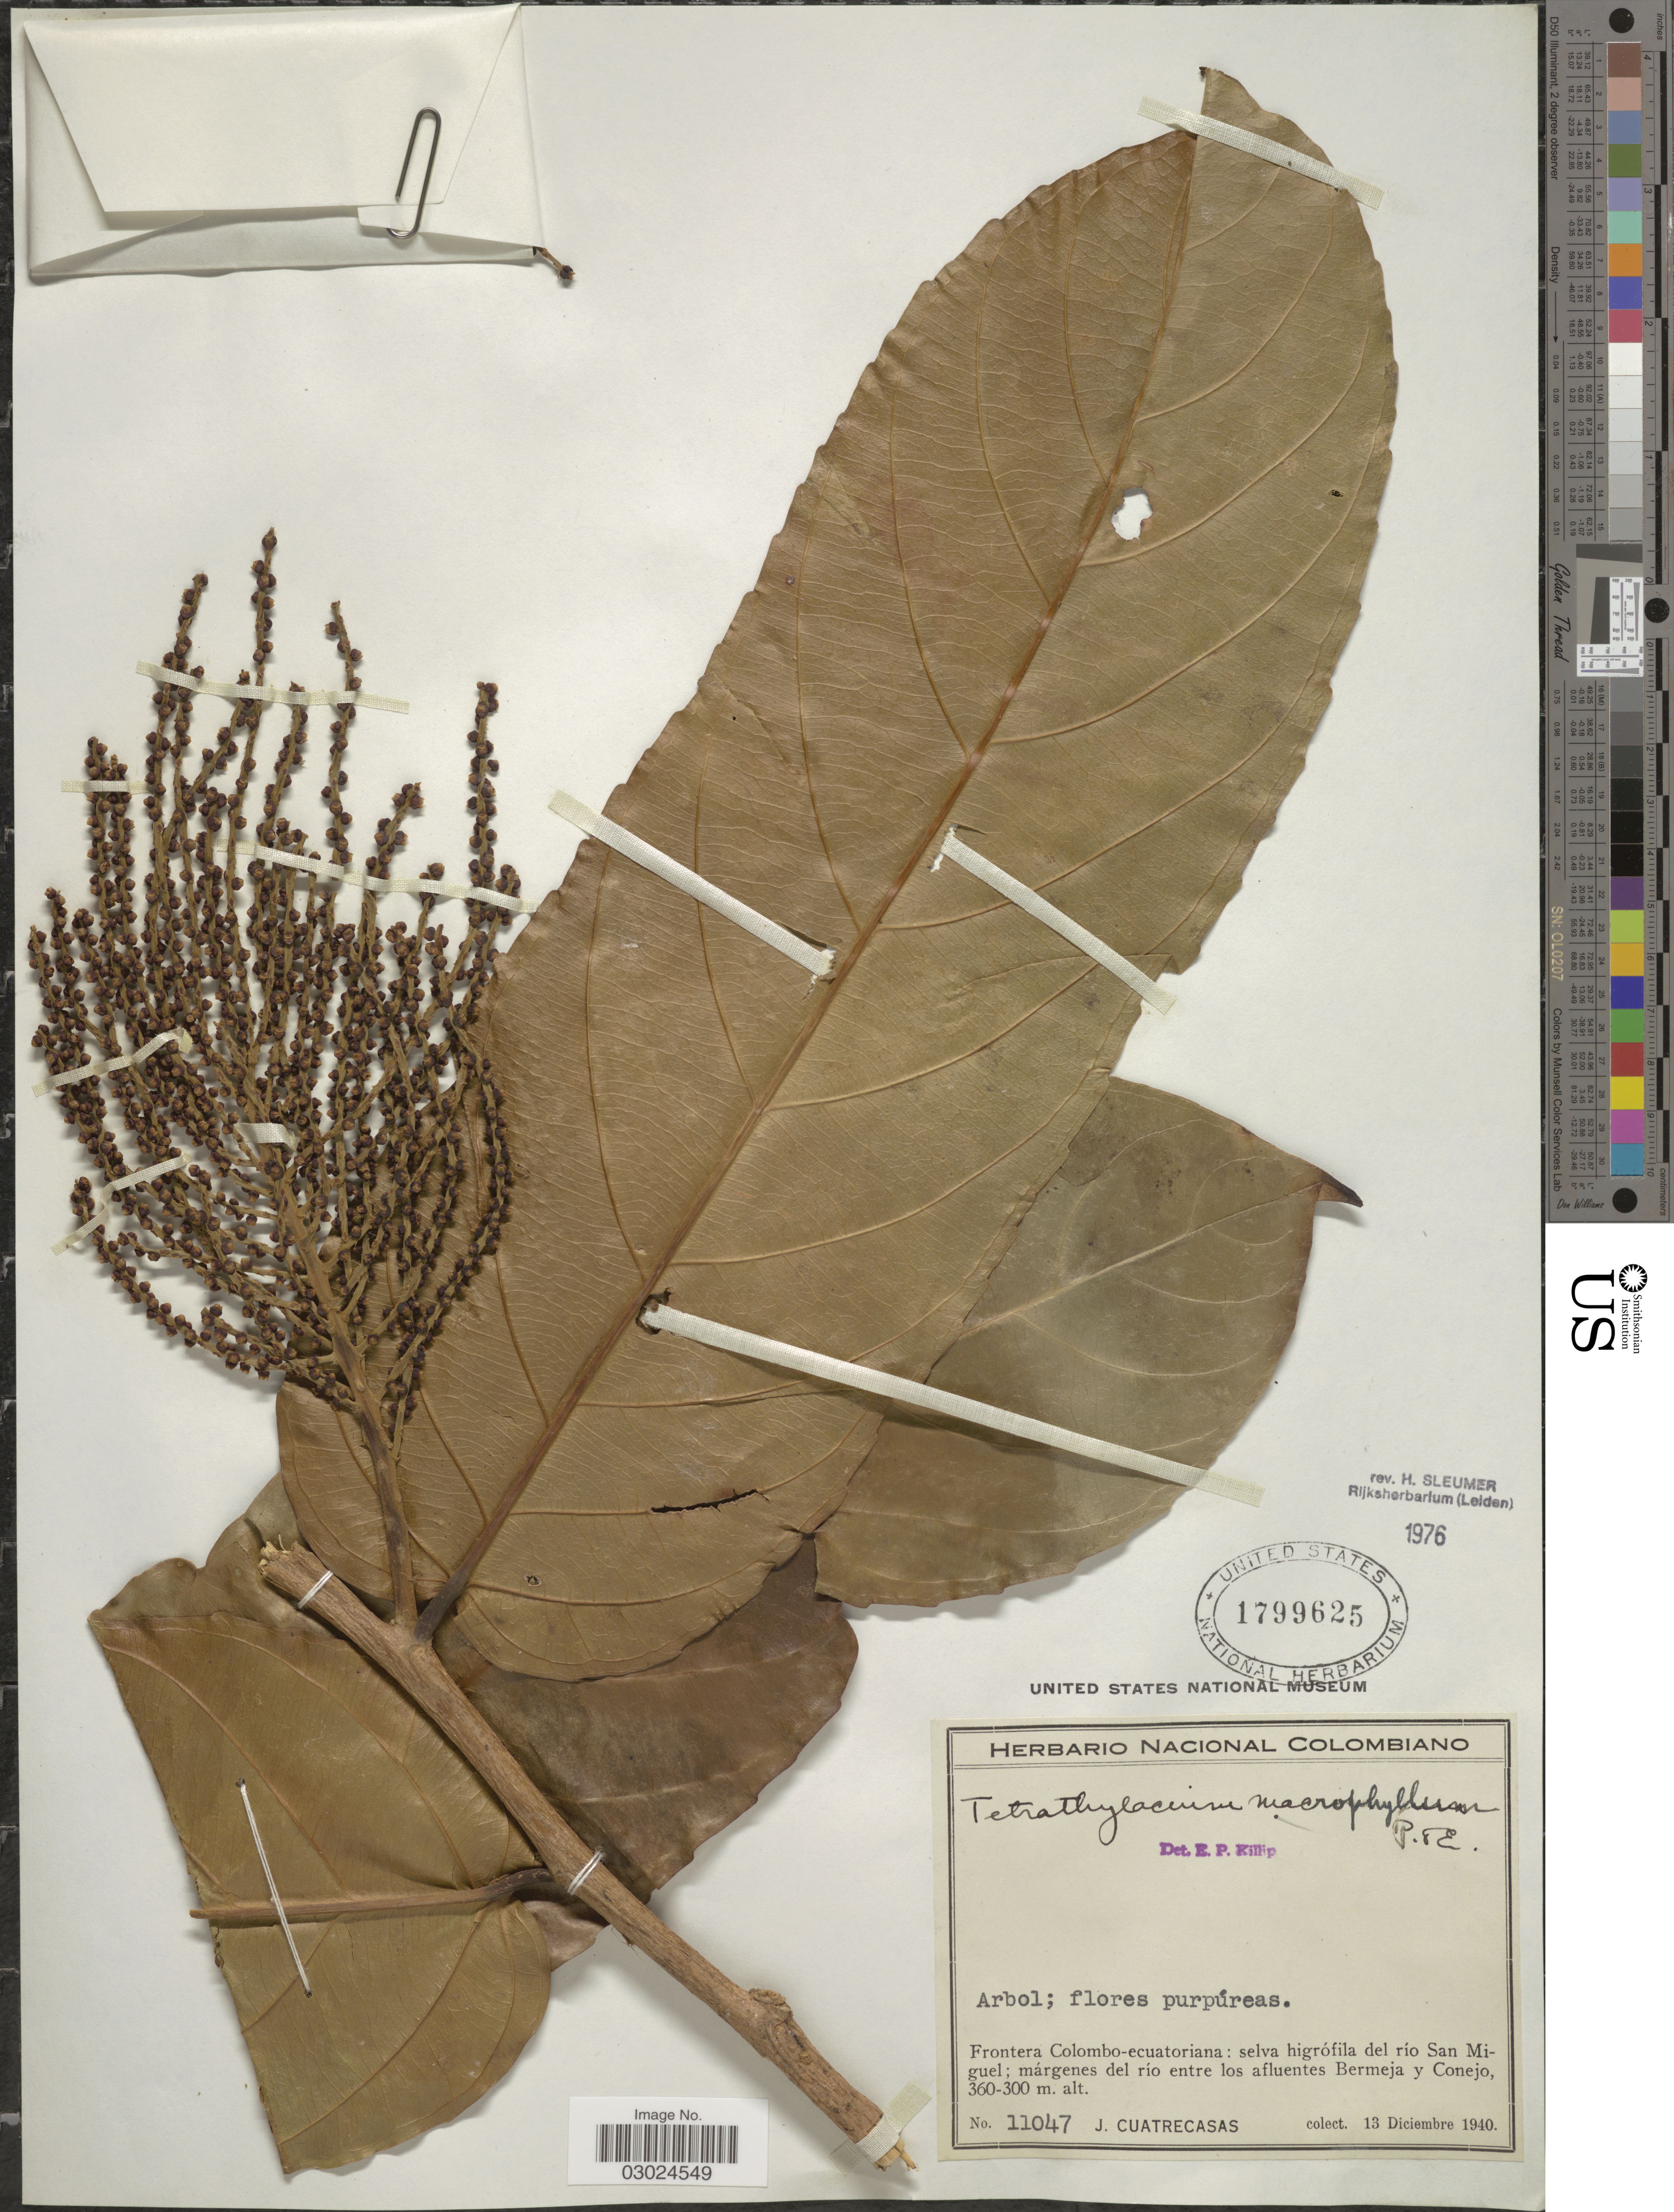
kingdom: Plantae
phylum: Tracheophyta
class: Magnoliopsida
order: Malpighiales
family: Salicaceae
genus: Tetrathylacium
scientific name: Tetrathylacium macrophyllum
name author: Poepp.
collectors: J. Cuatrecasas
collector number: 11047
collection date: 1940-12-13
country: Colombia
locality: Frontera Colombo-ecuatoriana: selva higrófila del río San Miguel; márgenes del río entre los afluentes Bermeja y Conejo.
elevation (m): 300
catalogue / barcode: US 1799625